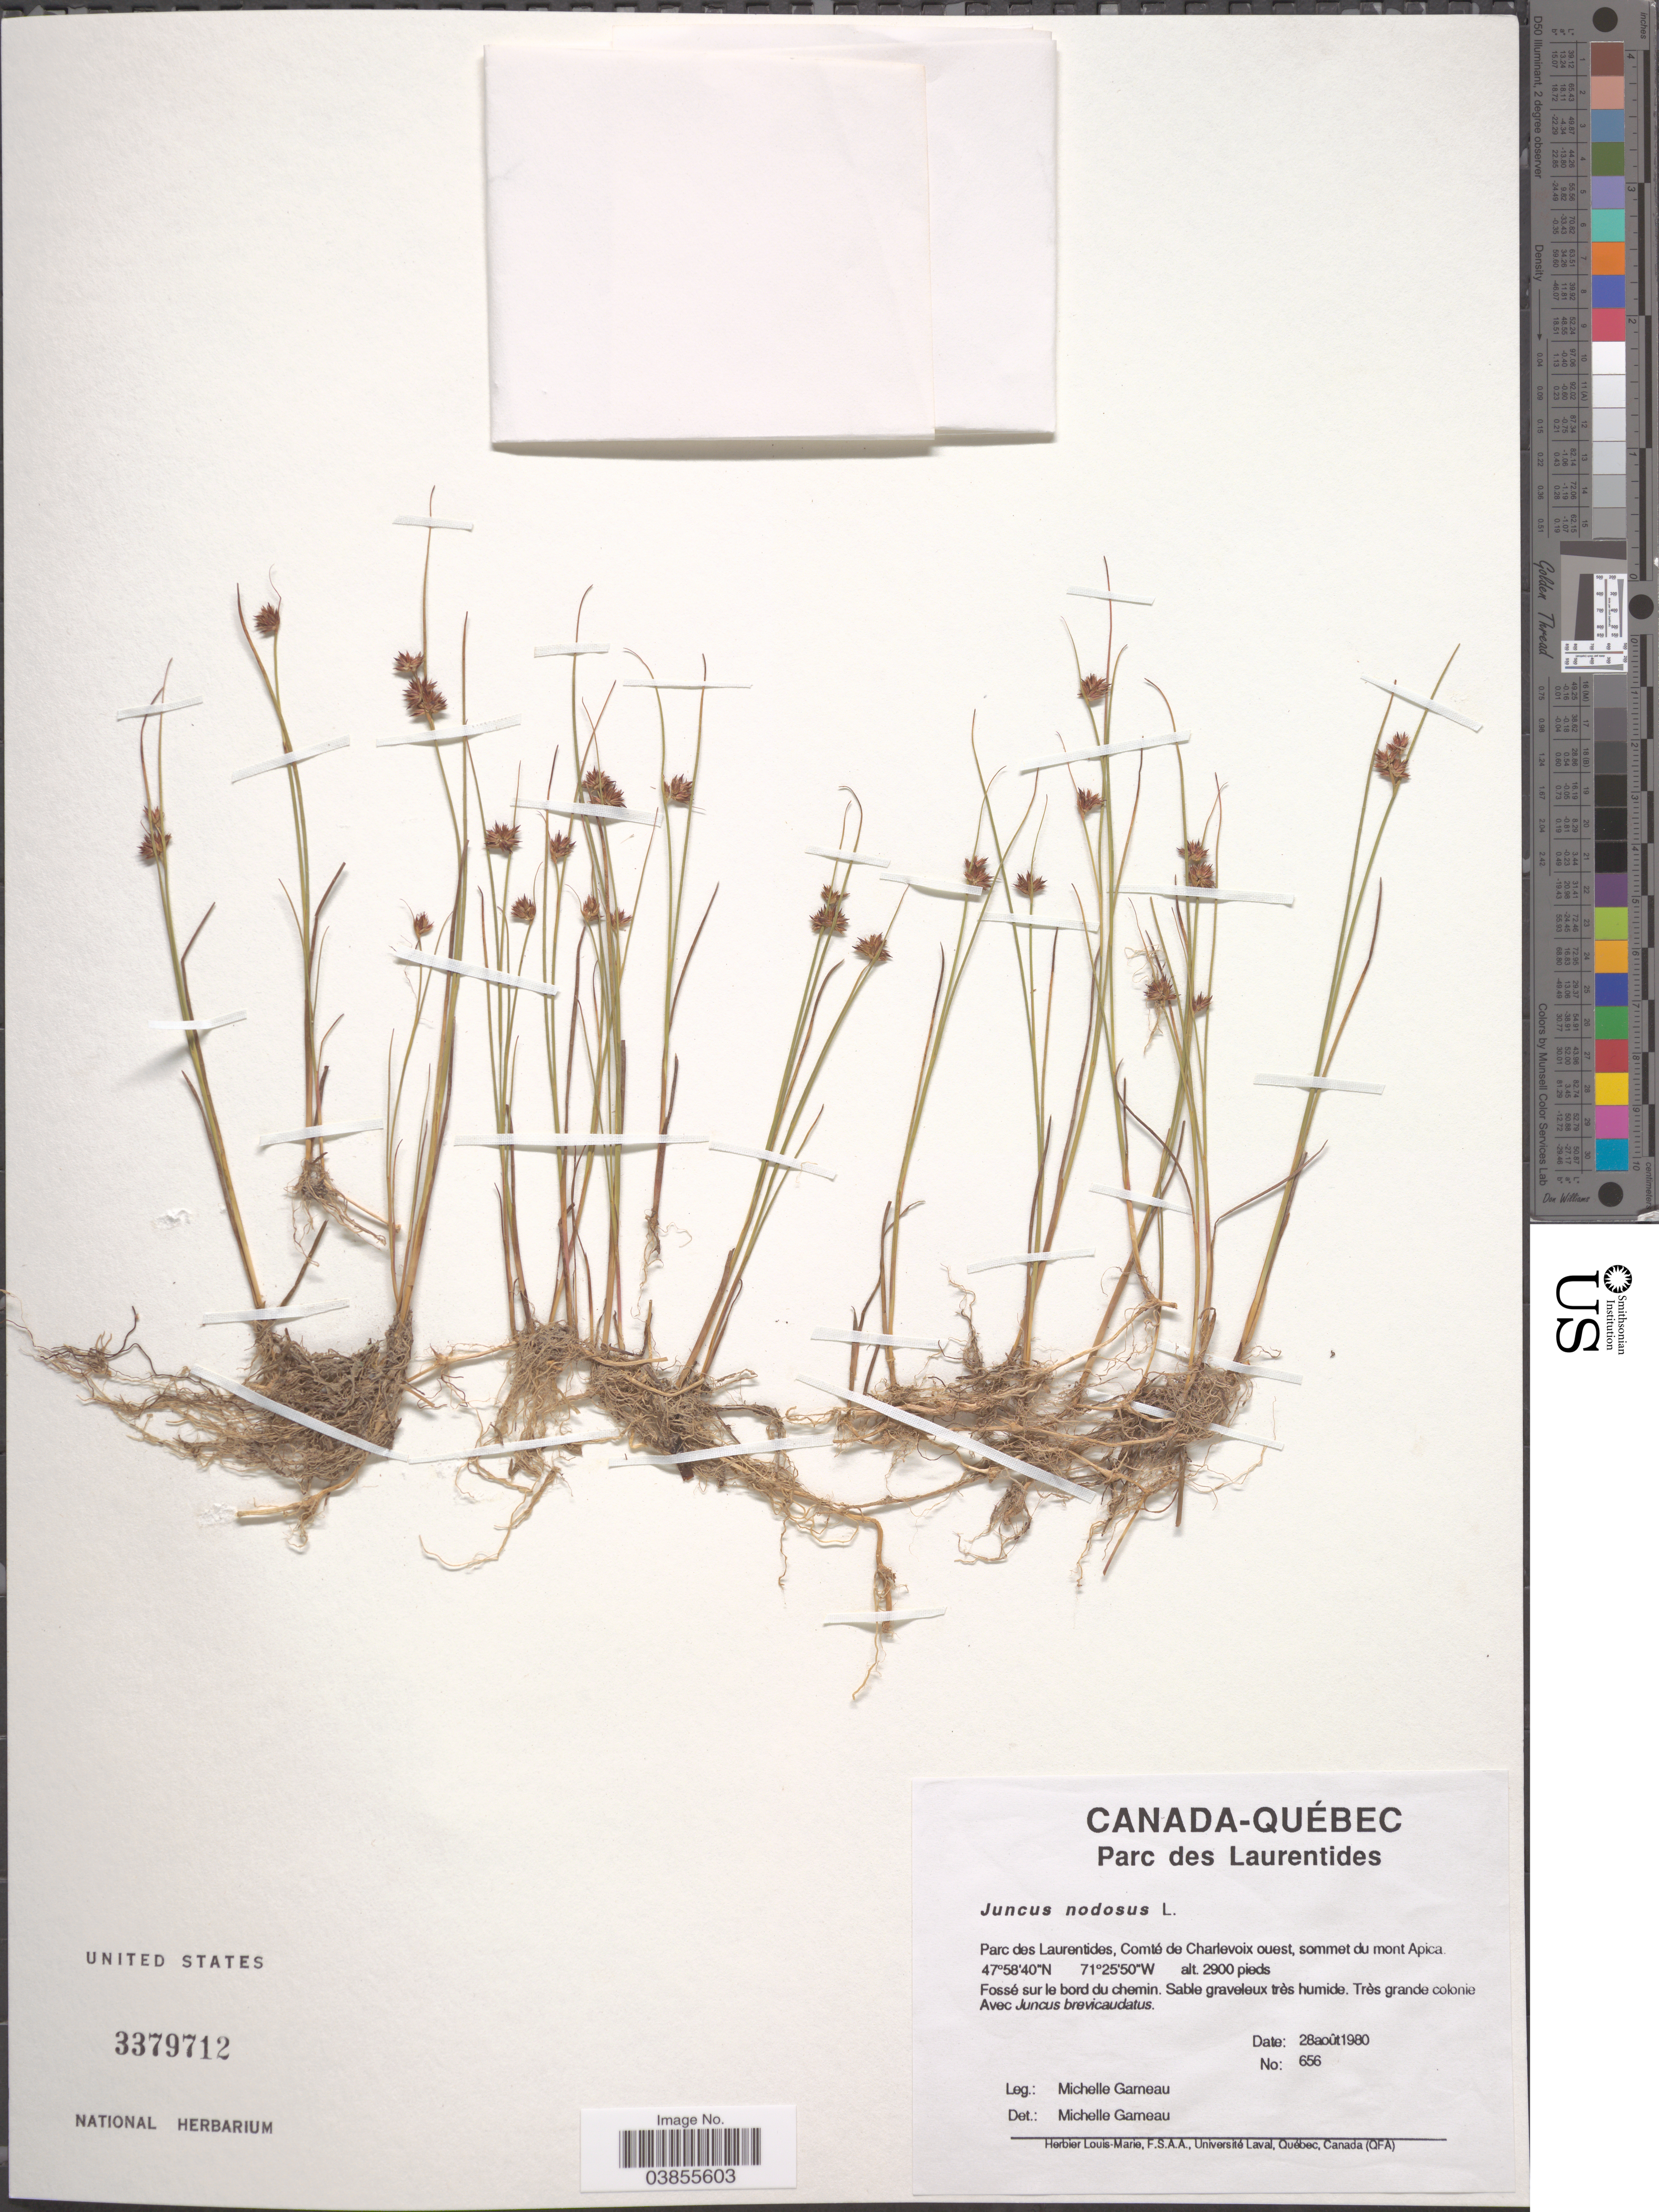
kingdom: Plantae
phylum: Tracheophyta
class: Liliopsida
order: Poales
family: Juncaceae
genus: Juncus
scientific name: Juncus nodosus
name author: L.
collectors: M. Garneau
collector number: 656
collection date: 1980-08-28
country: Canada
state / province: Quebec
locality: Parc des Laurentides, Comté de Charlevoix ouest, sommet du mont Apica.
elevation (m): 884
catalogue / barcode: US 3379712